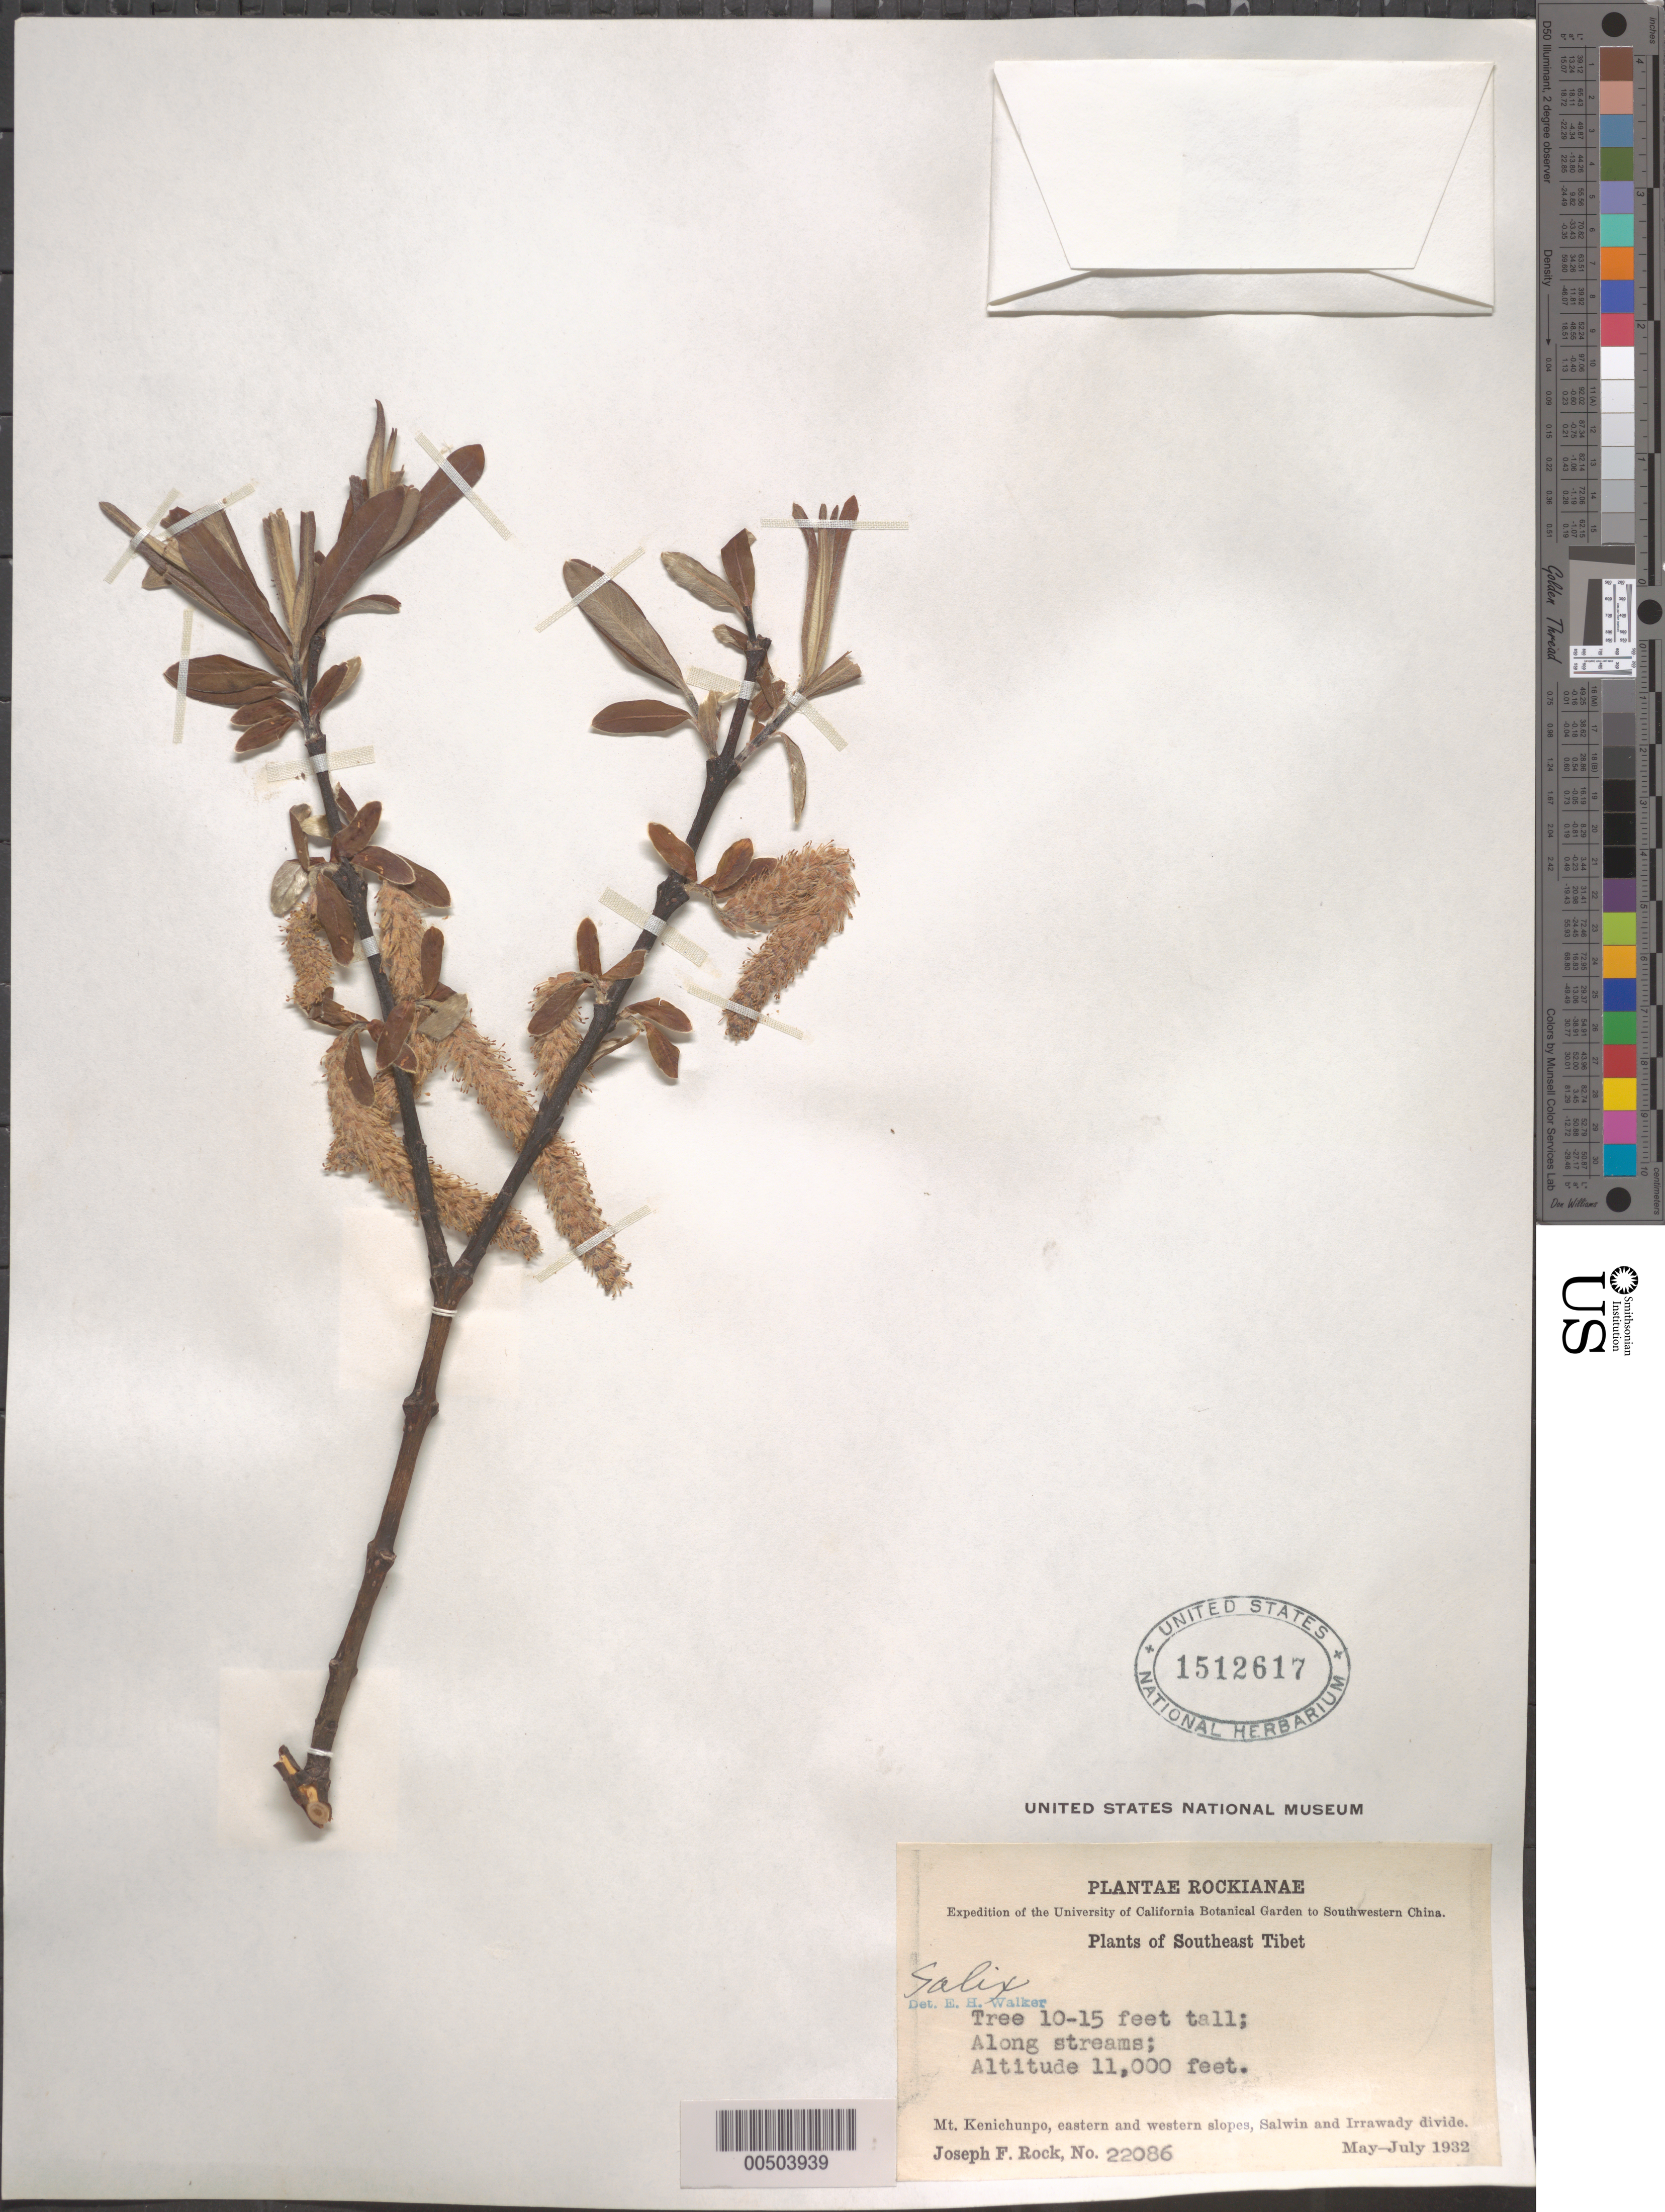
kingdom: Plantae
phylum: Tracheophyta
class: Magnoliopsida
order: Malpighiales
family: Salicaceae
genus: Salix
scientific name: Salix sp.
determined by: Walker, E. H.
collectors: J. F. Rock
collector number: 22086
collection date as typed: May 1932 to -- Jun 1932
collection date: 1932-05/1932-06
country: China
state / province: Xizang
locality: Mt. Kenichunpo, eastern and western slopes, Salwin and Irrawady divide.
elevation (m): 3353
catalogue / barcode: US 1512617